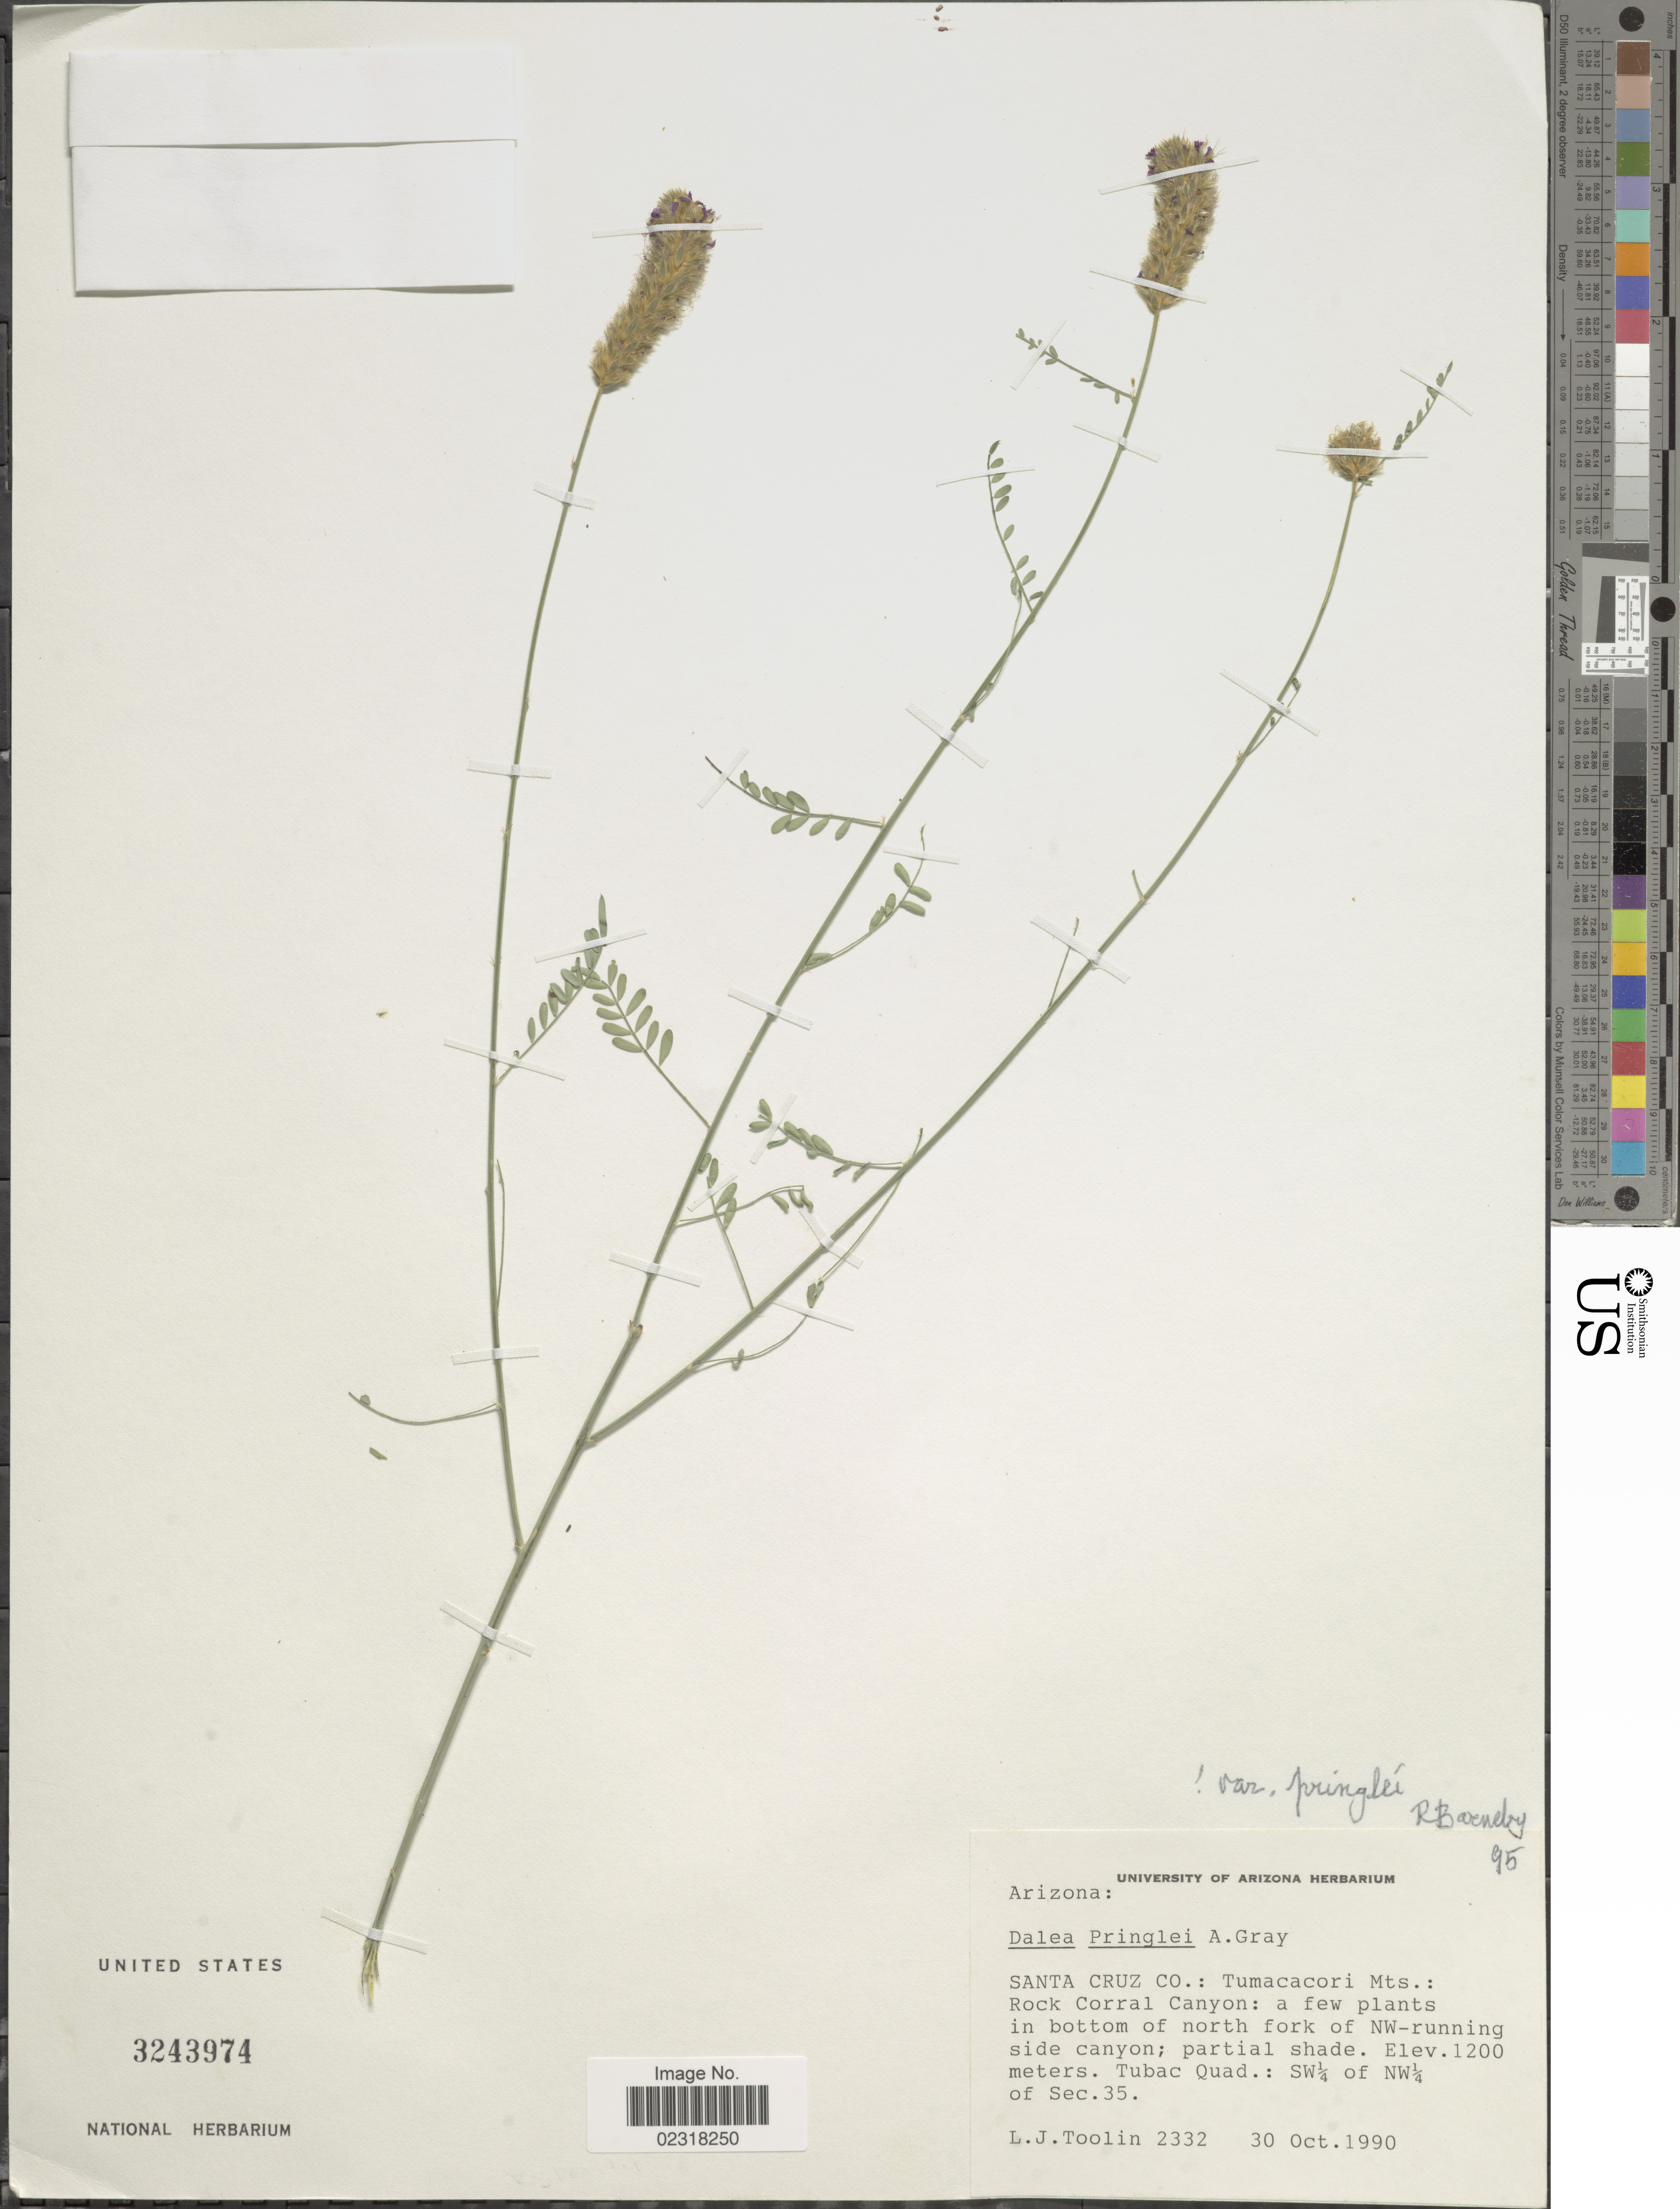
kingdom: Plantae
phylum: Tracheophyta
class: Magnoliopsida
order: Fabales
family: Fabaceae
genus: Dalea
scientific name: Dalea pringlei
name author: A. Gray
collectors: L. J. Toolin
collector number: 2332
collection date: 1990-10-30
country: United States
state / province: Arizona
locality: Santa Cruz Co: Tumacacori Mts: Rock Corral Canyon: a few plants in bottom of north fork of NW-running side canyon; partial shade. Tubac Quad: SW¼ of NW¼ of Sec 35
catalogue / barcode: US 3243974